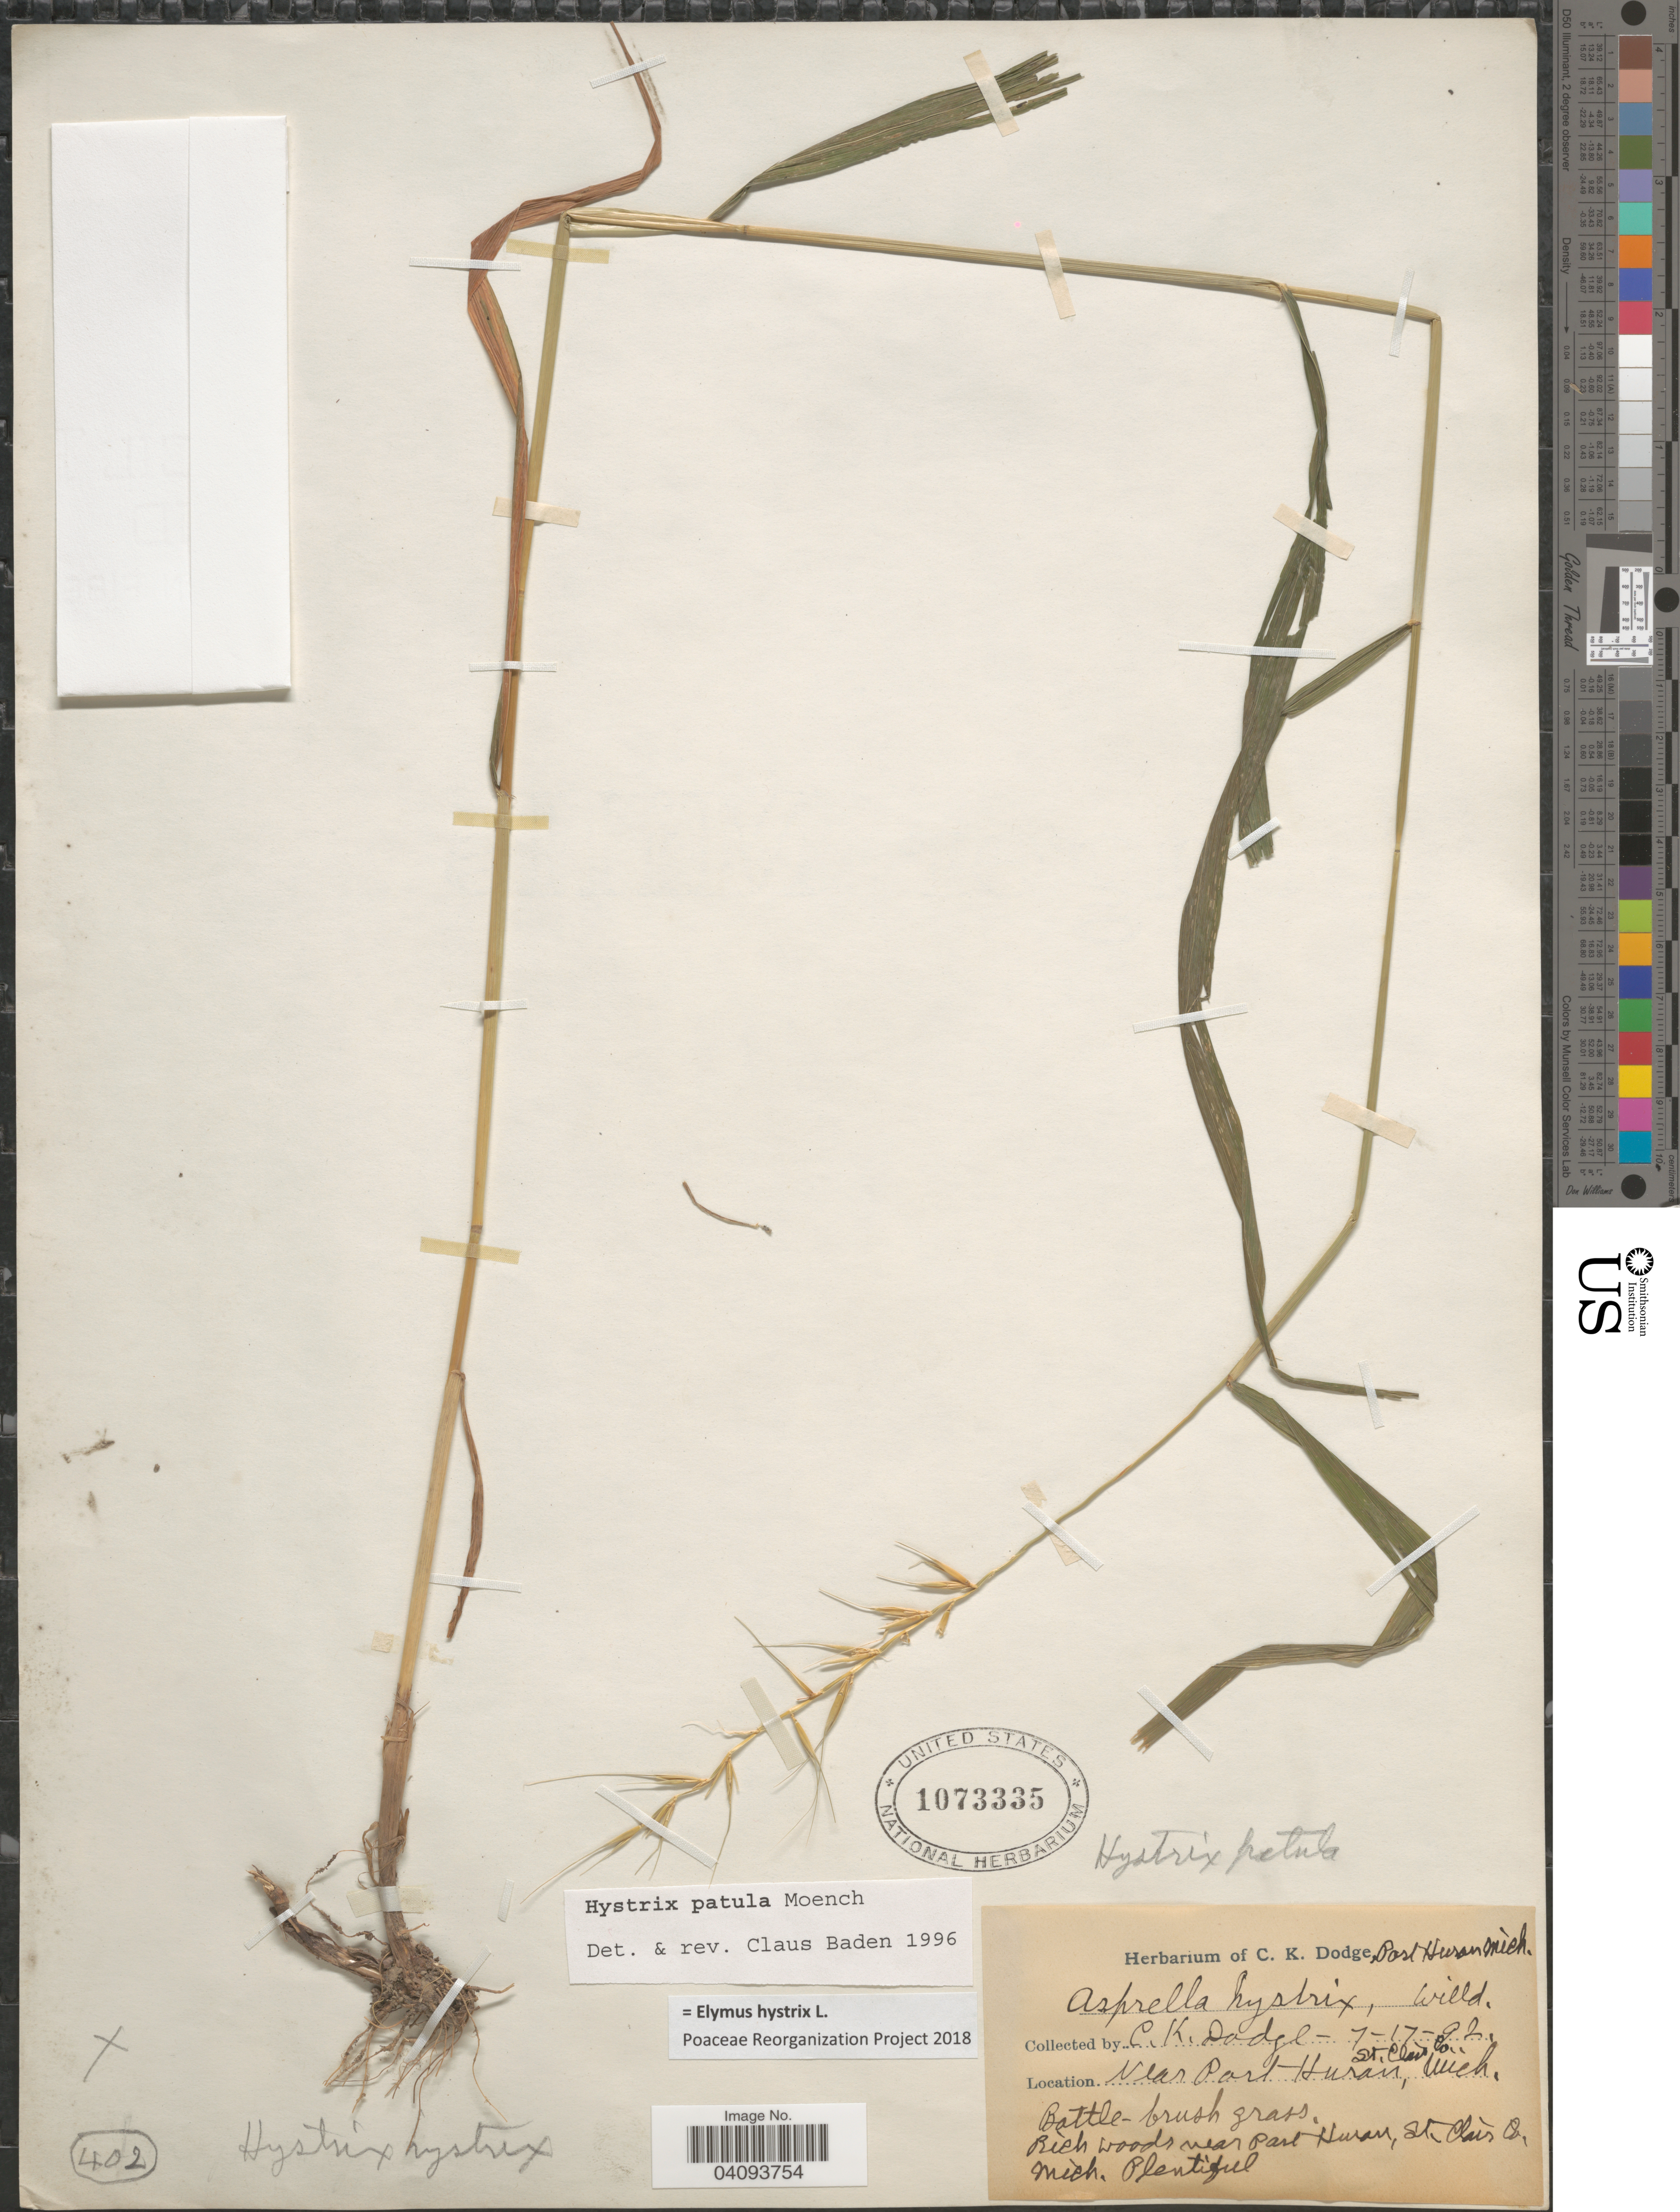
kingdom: Plantae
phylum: Tracheophyta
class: Liliopsida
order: Poales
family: Poaceae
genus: Elymus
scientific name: Elymus hystrix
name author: L.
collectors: C. Dodge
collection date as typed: Transcribed d/m/y: 17/7/92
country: United States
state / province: Michigan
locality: Near Port Huron. St. Clair Co.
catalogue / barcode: US 1073335